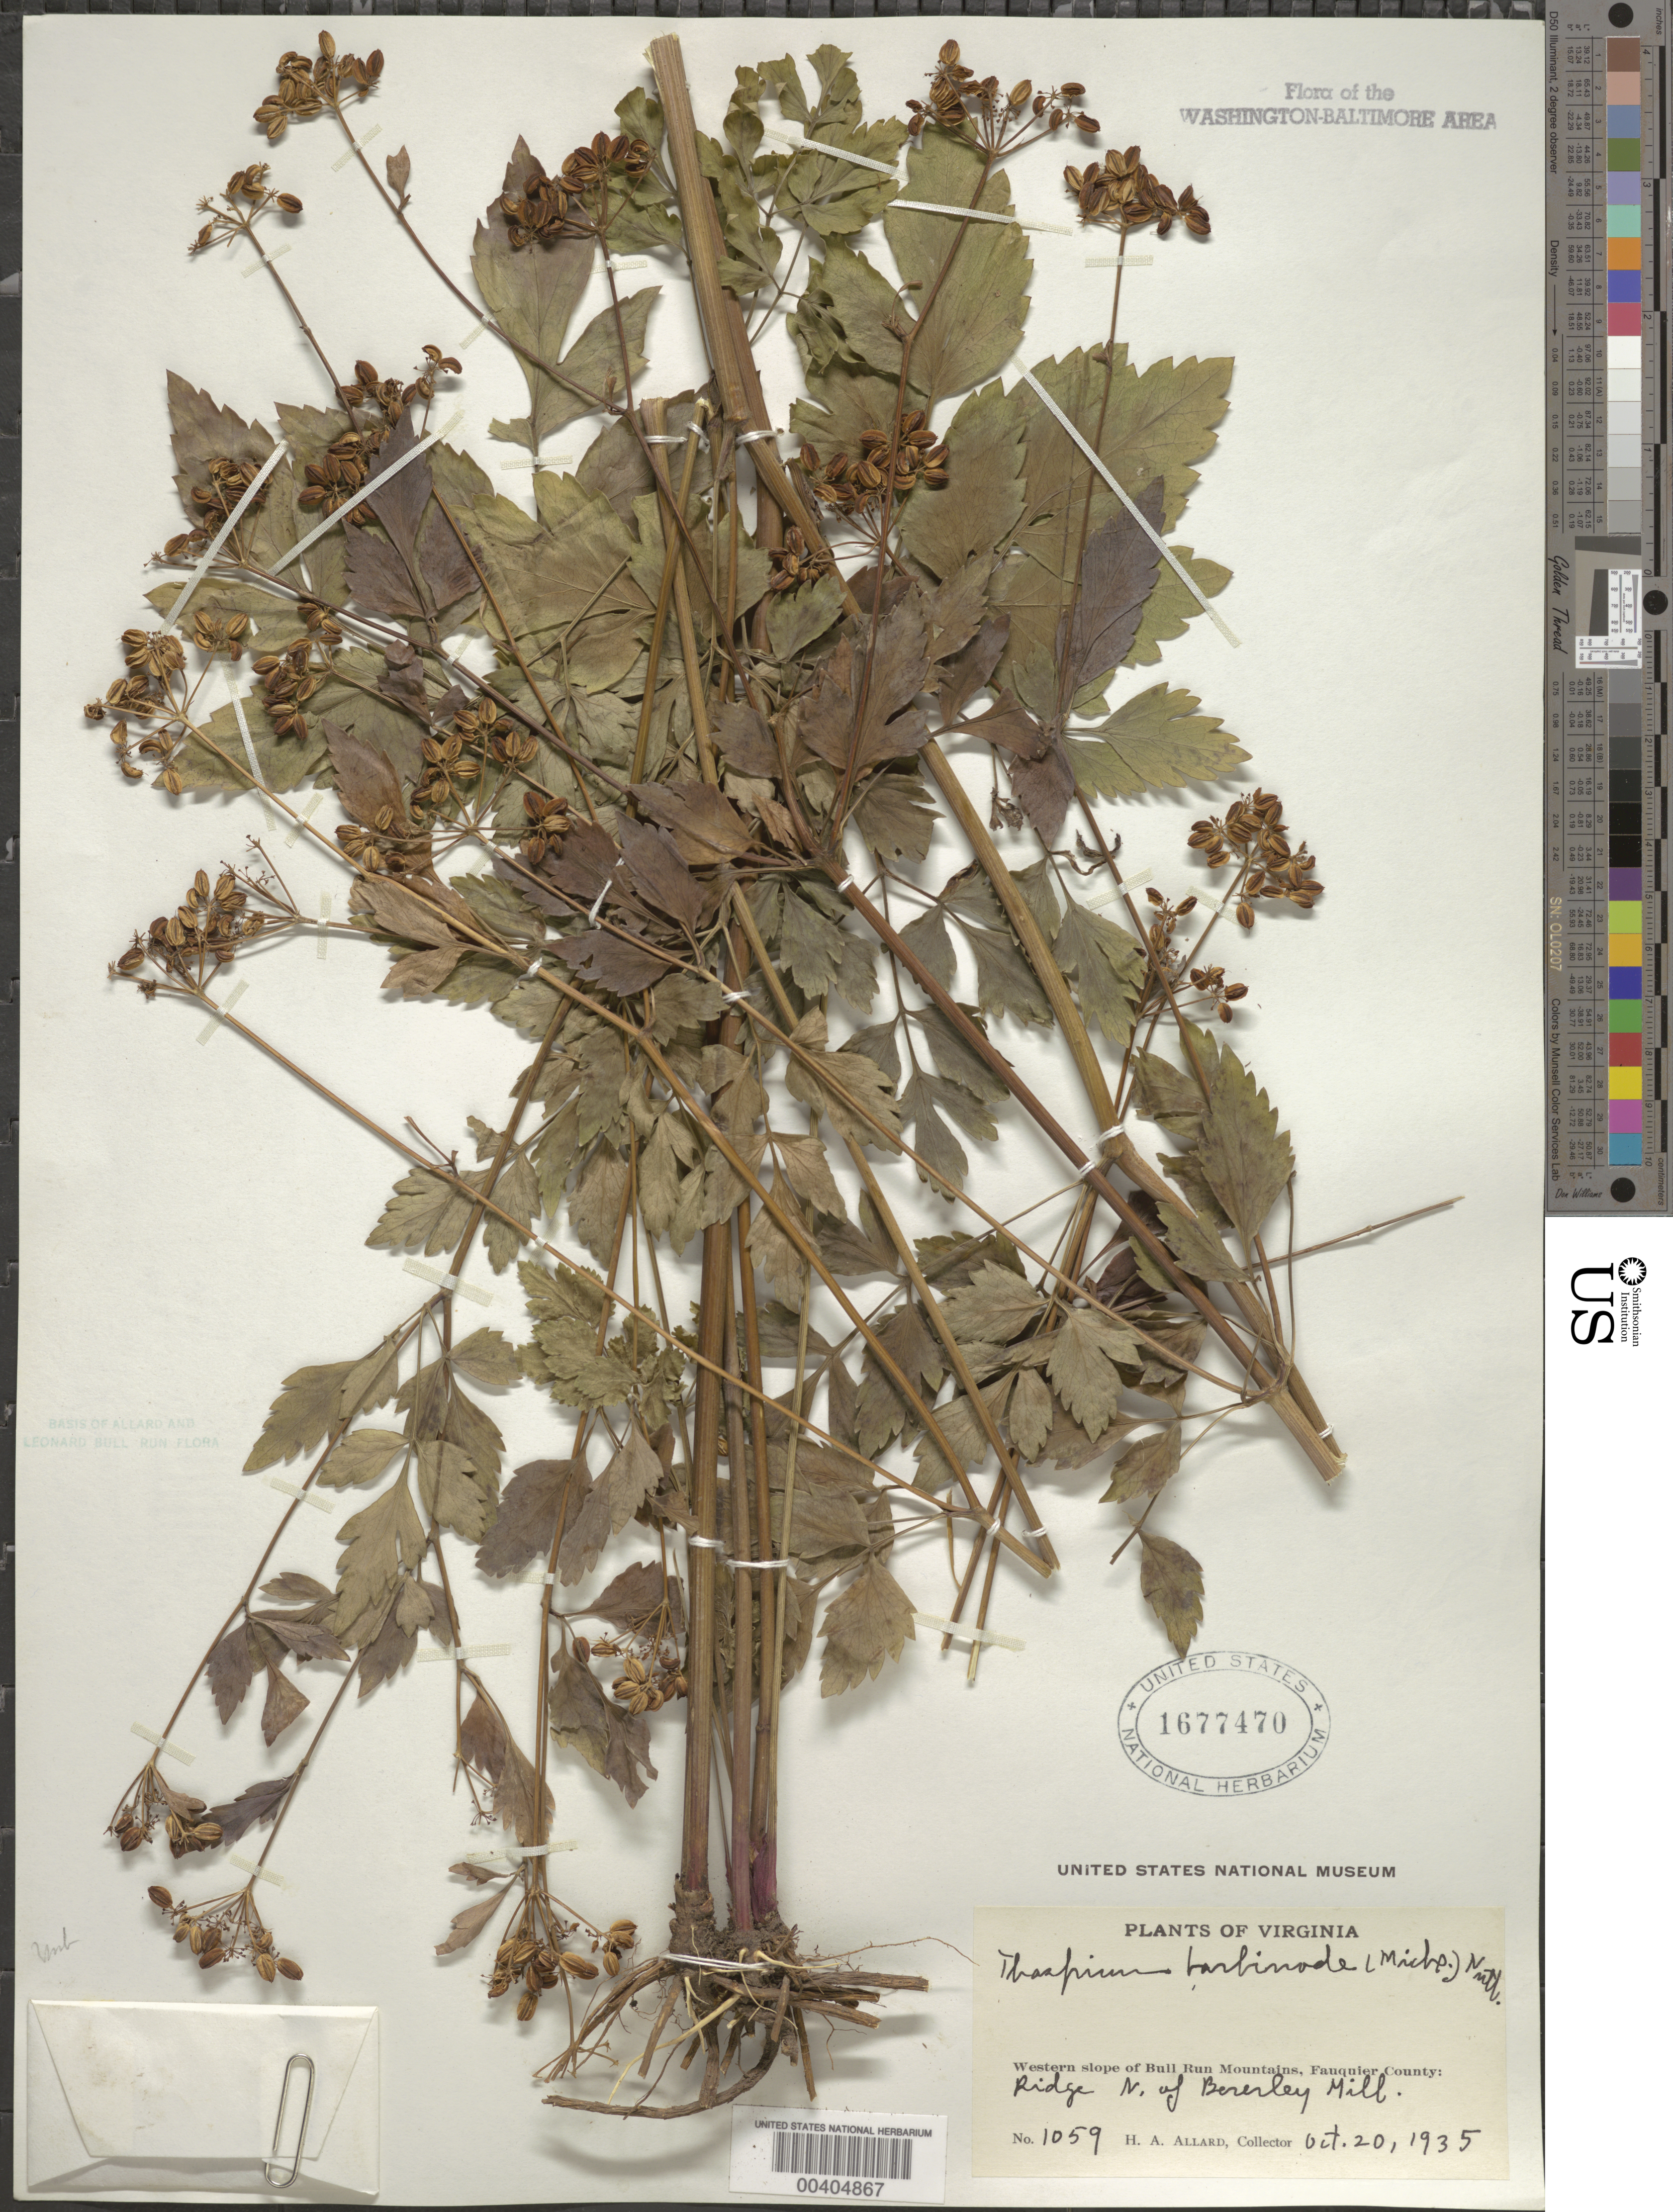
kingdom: Plantae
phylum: Tracheophyta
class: Magnoliopsida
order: Apiales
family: Apiaceae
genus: Thaspium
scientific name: Thaspium barbinode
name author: (Michx.) Nutt.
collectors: H. A. Allard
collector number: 1059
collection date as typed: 20 Oct 1935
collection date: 1935-10-20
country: United States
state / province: Virginia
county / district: Fauquier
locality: North of Beverley Mill, western slope of Bull Run Mts.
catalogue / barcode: US 1677470